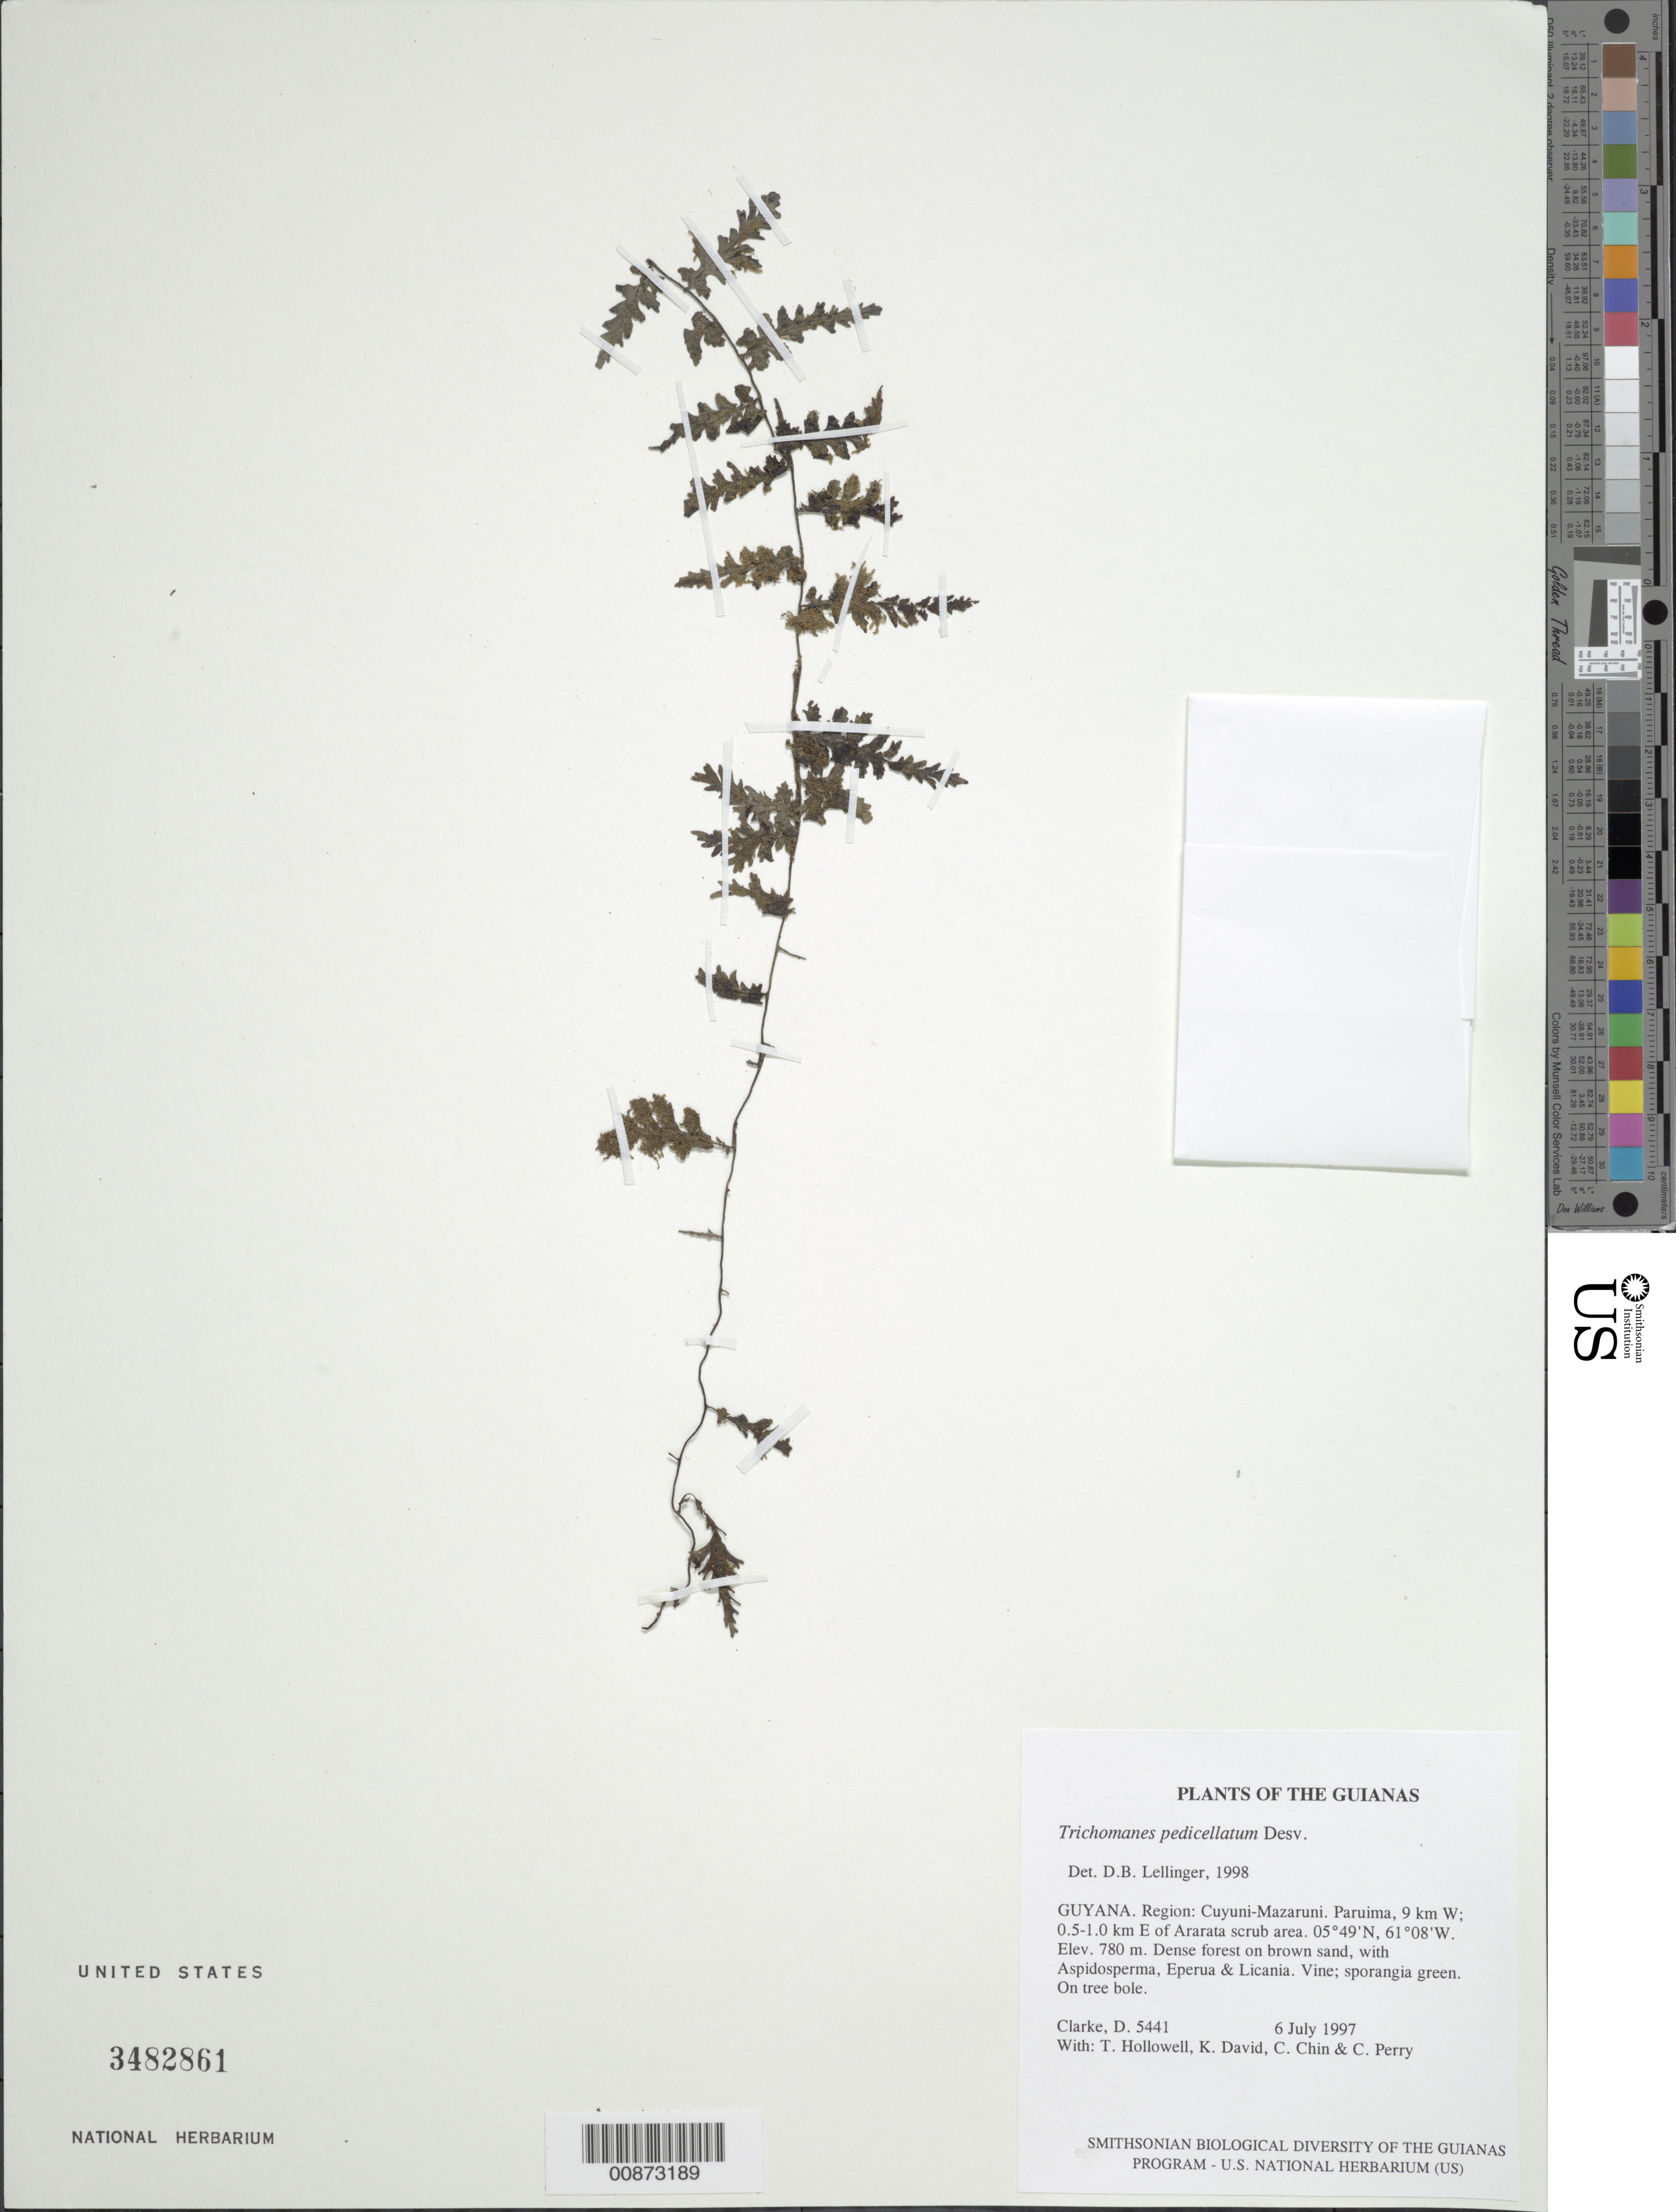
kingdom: Plantae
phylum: Tracheophyta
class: Polypodiopsida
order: Hymenophyllales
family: Hymenophyllaceae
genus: Trichomanes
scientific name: Trichomanes pedicellatum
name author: Desv.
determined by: Lellinger, David B., (BOT), Smithsonian Institution - National Museum of Natural History (UNITED STATES)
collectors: H. D. Clarke, T. Hollowell, K. David, C. Chin & C. Perry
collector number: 5441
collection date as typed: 6 July 1997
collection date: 1997-07-06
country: Guyana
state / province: Cuyuni-Mazaruni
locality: Paruima, 9 km W; 0.5-1.0 km E of Ararata scrub area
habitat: Dense forest on brown sand, with Aspidosperma, Eperua & Licania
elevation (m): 780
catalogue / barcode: US 3482861